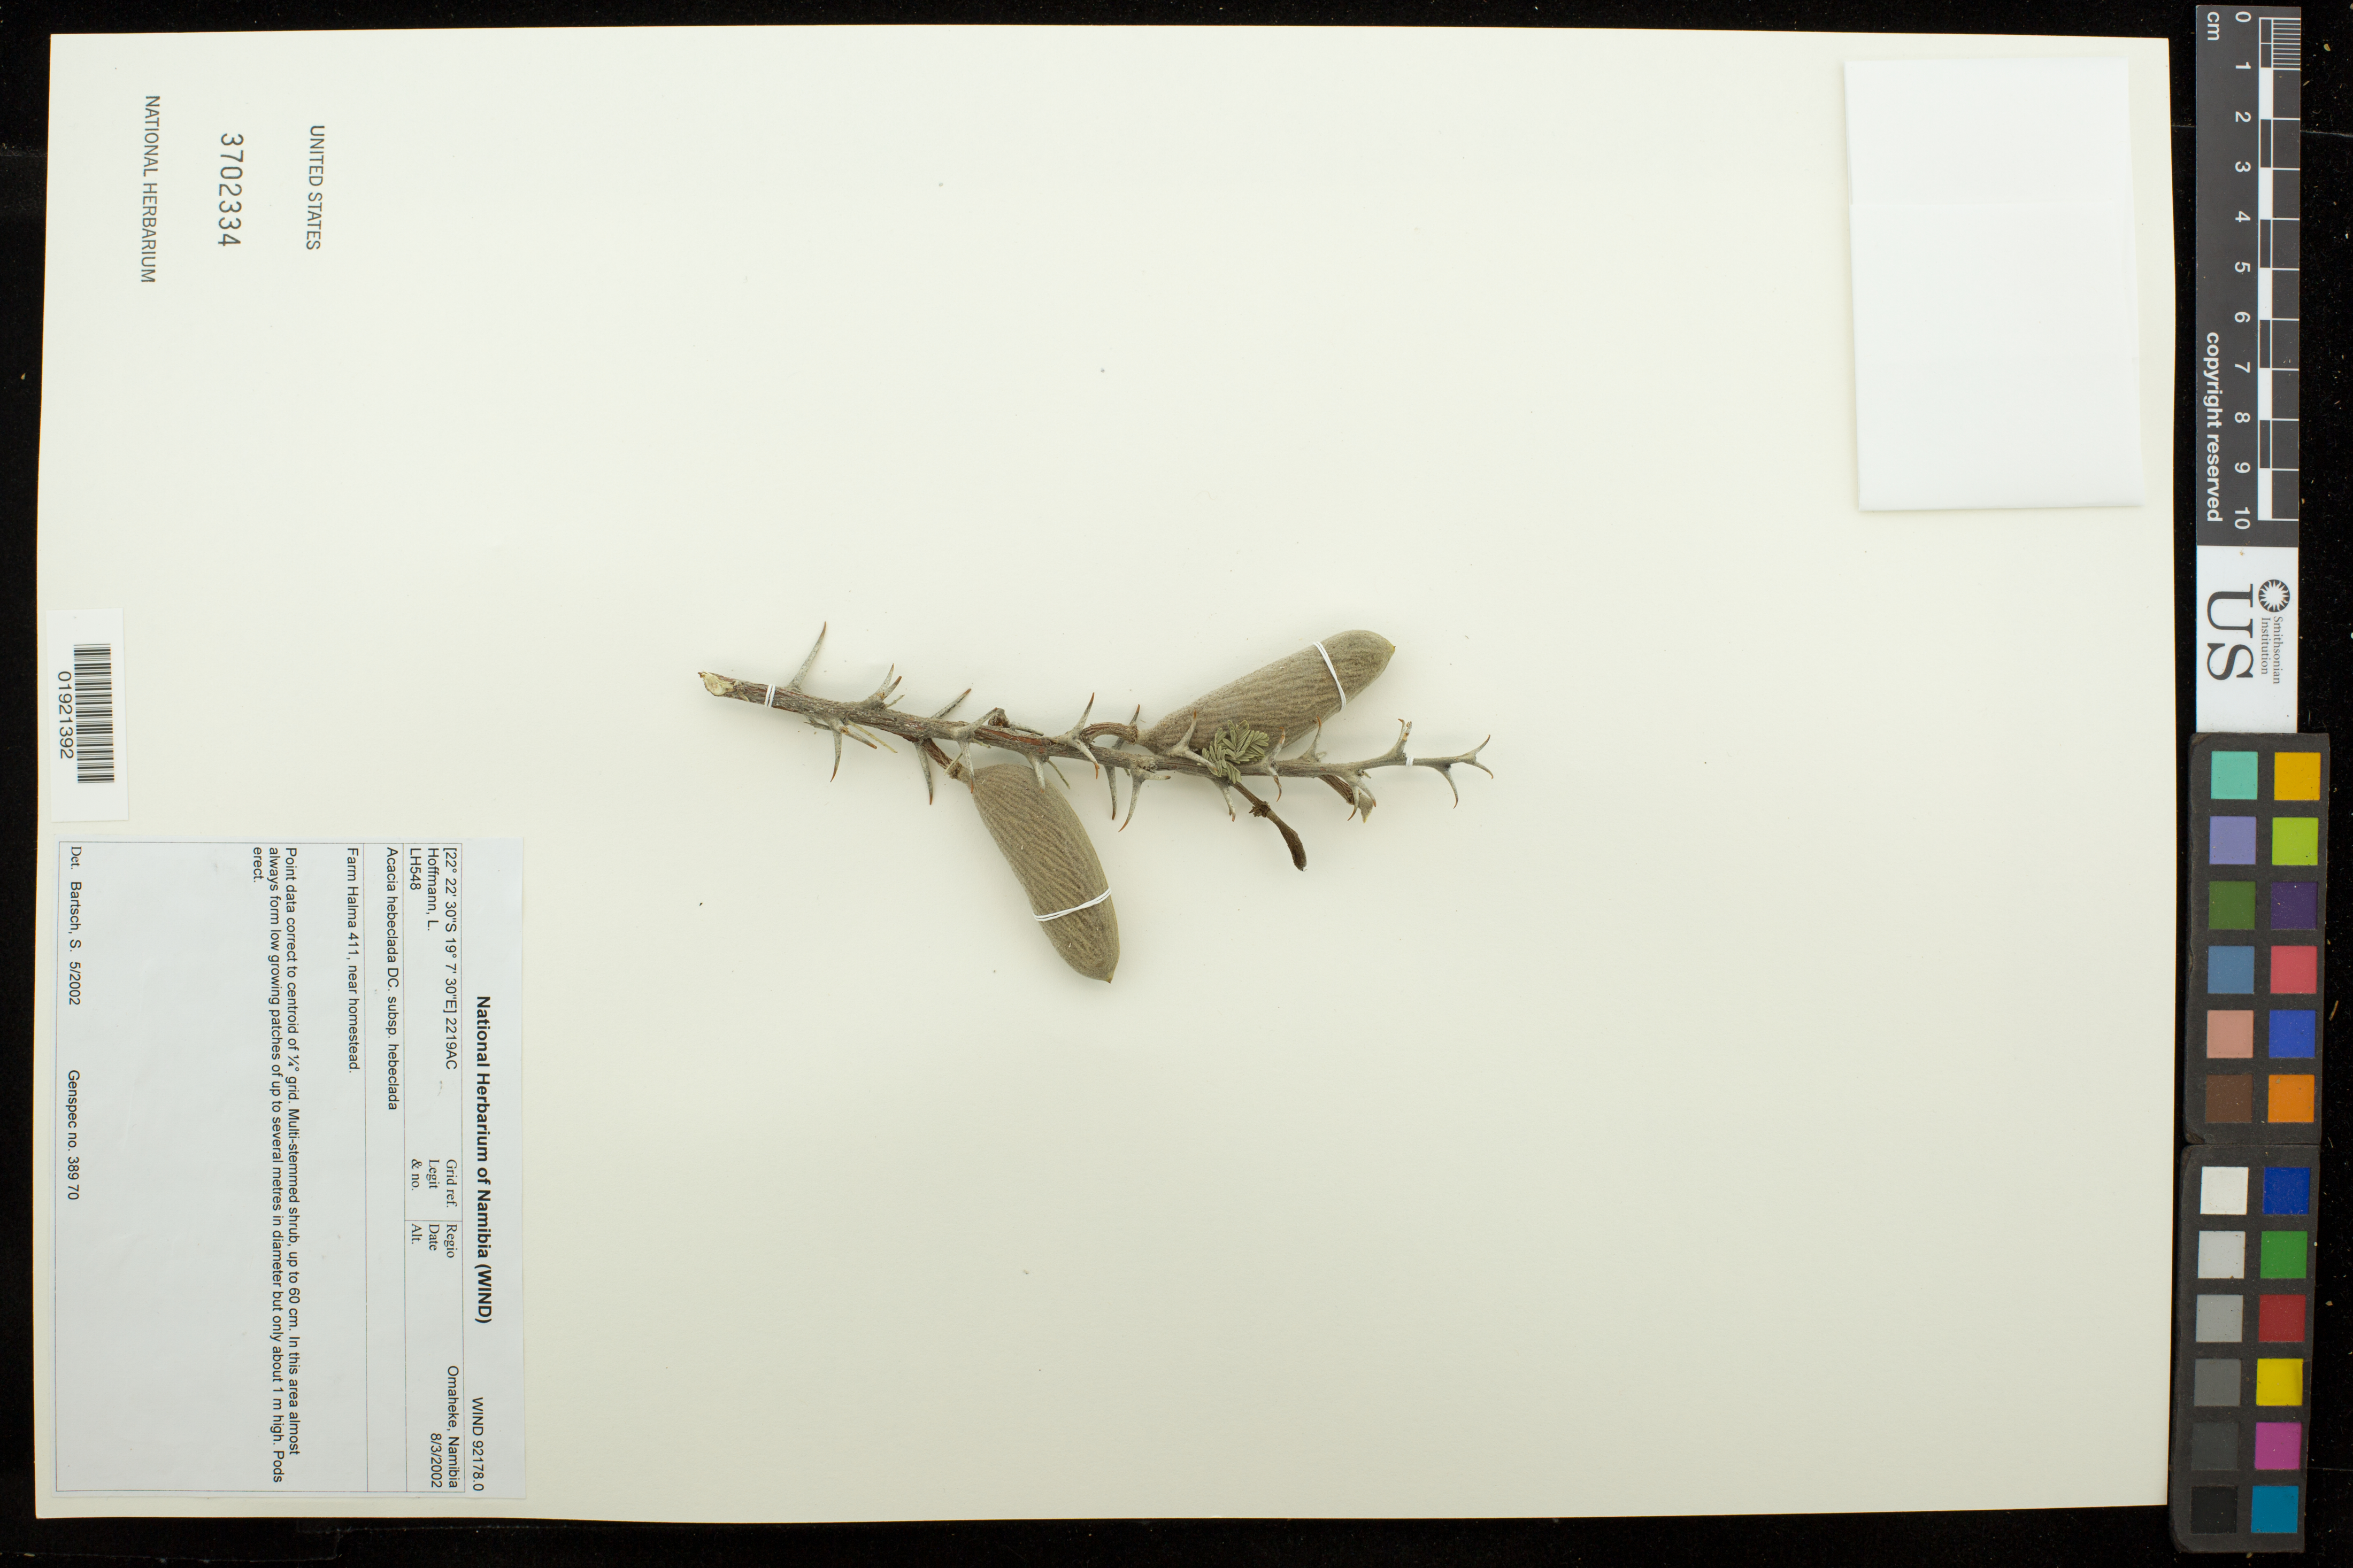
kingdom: Plantae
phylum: Tracheophyta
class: Magnoliopsida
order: Fabales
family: Fabaceae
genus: Vachellia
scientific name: Vachellia hebeclada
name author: (DC.) Kyal. & Boatwr.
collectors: L. Hoffmann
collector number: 548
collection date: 2002-03-08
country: Namibia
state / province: Omaheke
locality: Farm Halma 411, near homestead.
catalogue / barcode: US 3702334